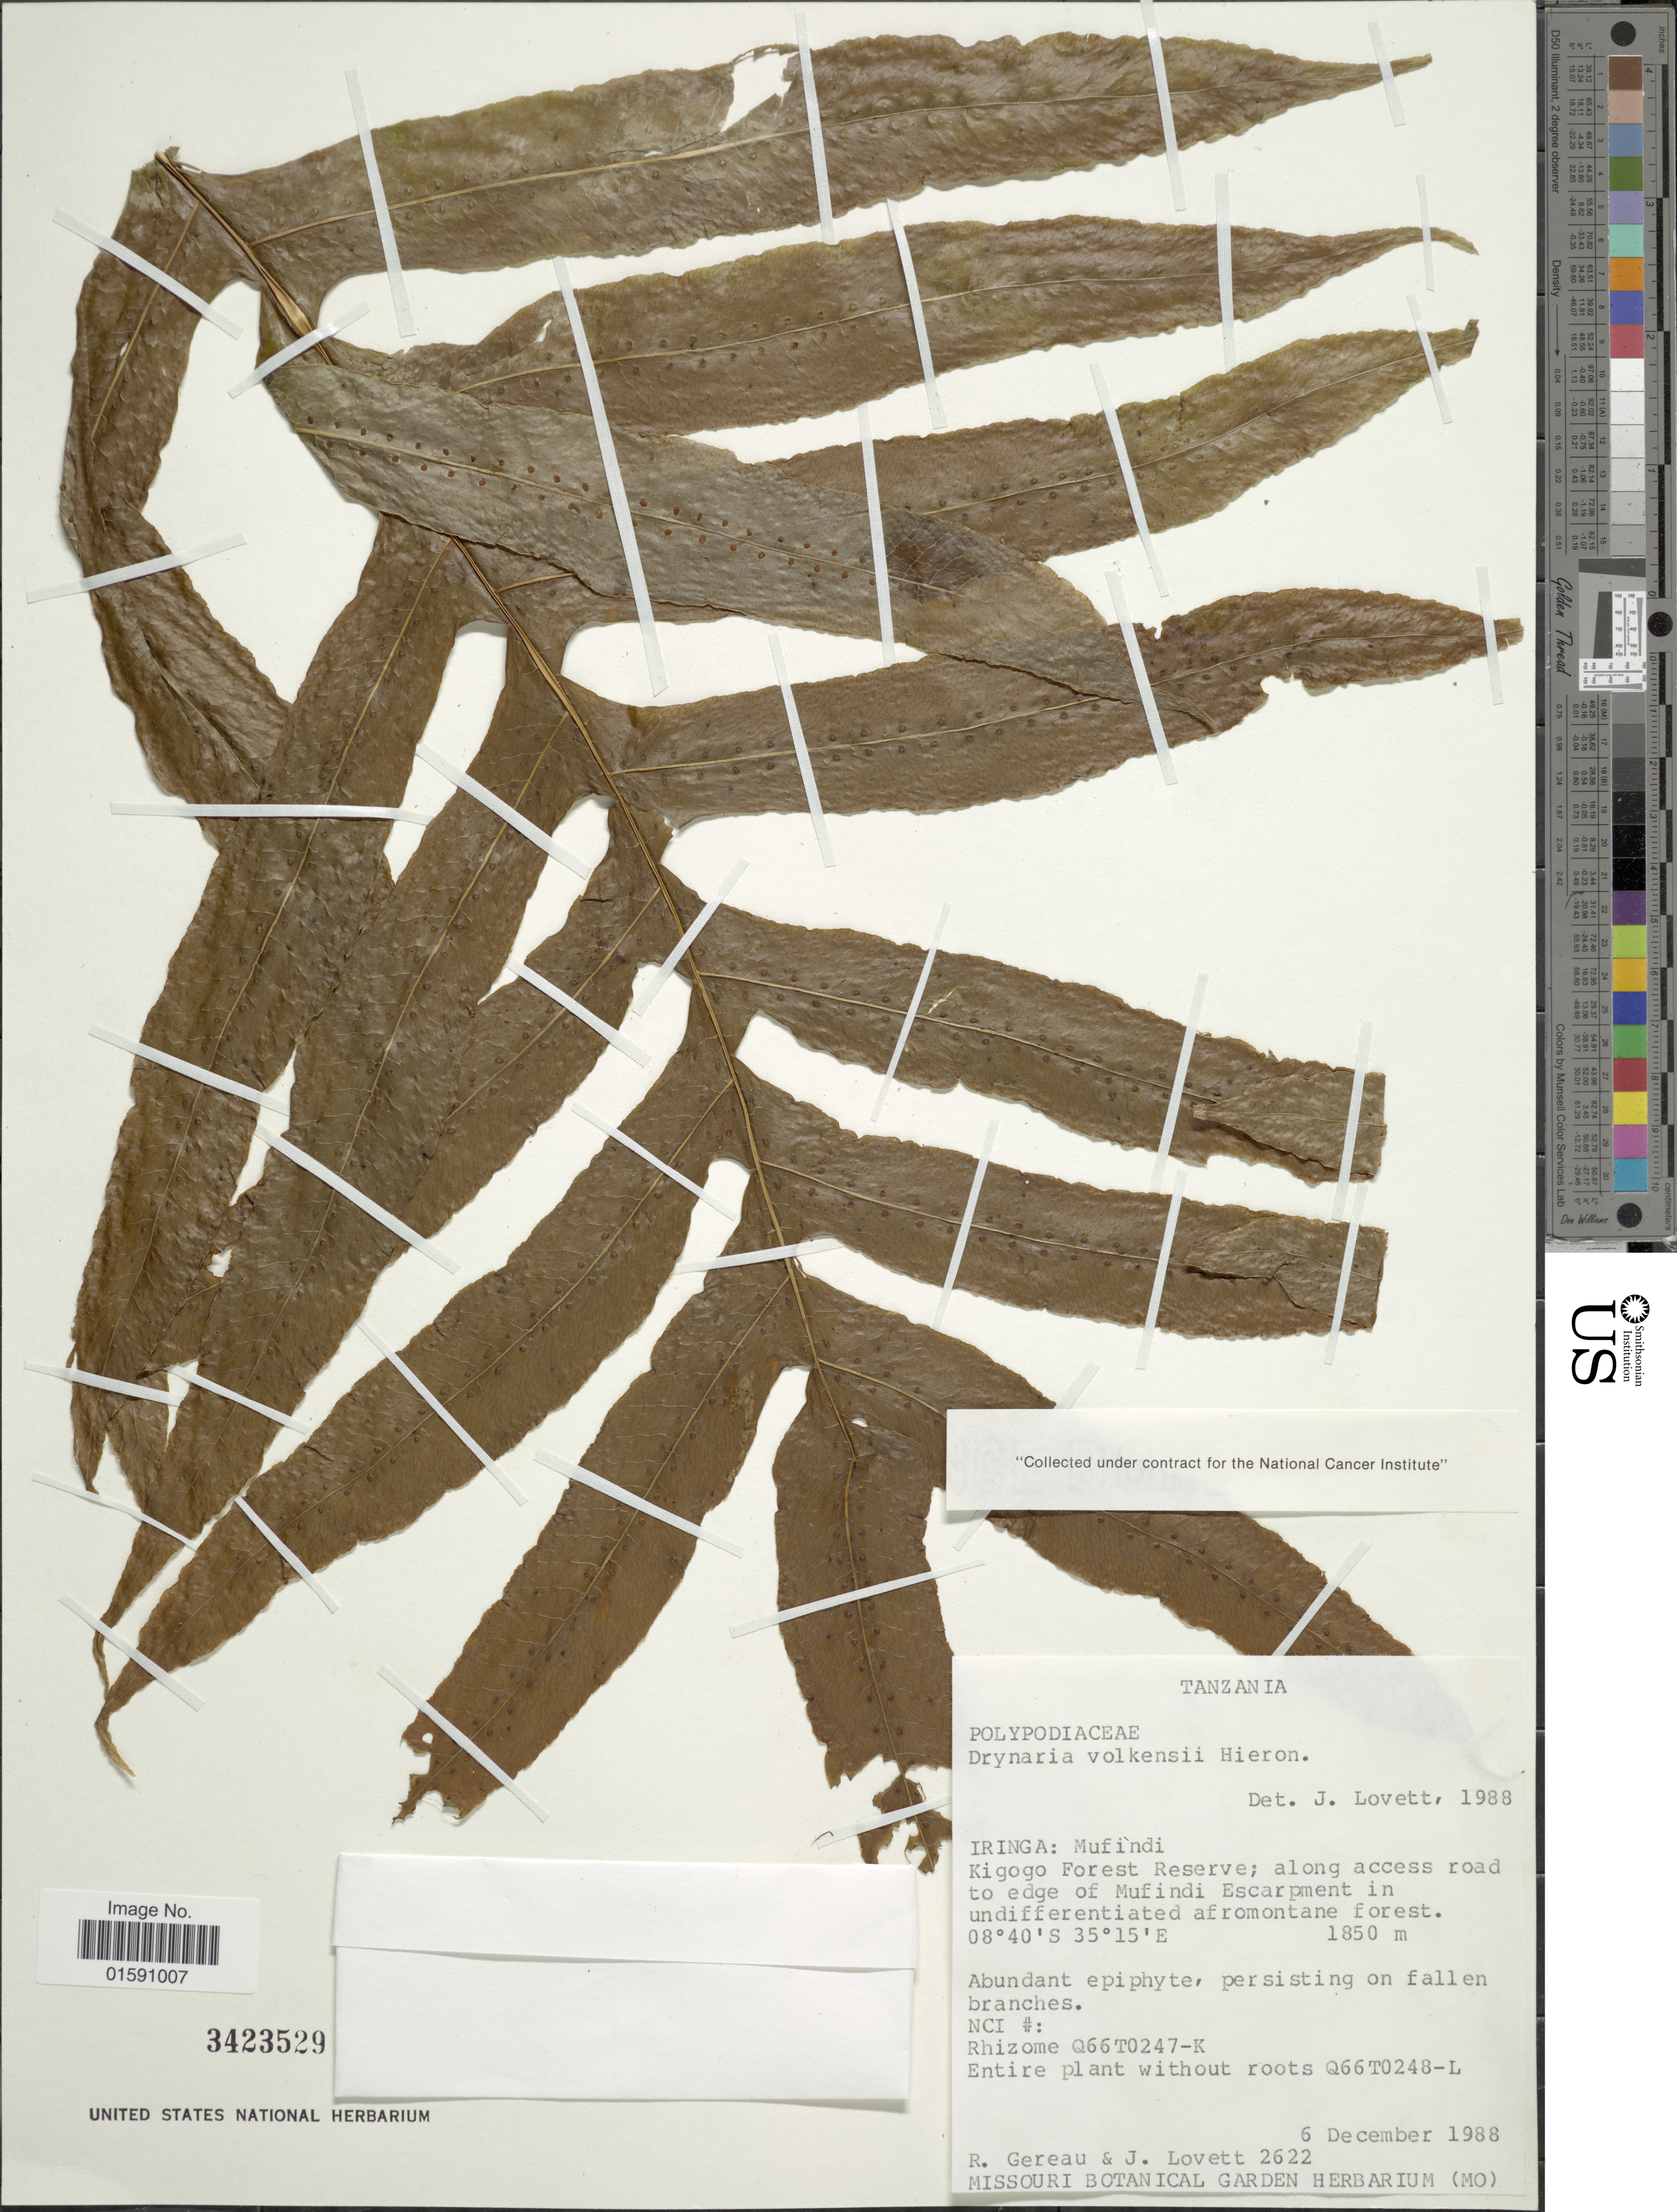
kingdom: Plantae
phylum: Tracheophyta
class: Polypodiopsida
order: Polypodiales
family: Polypodiaceae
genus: Drynaria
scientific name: Drynaria volkensii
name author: Hieron.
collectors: R. Gereau & J. Lovett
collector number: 2622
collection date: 1988-12-06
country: Tanzania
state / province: Iringa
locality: Mufindi. Kigogo Forest Reserve; along access road to edge of Mufindi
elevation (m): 1850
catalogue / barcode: US 3423529